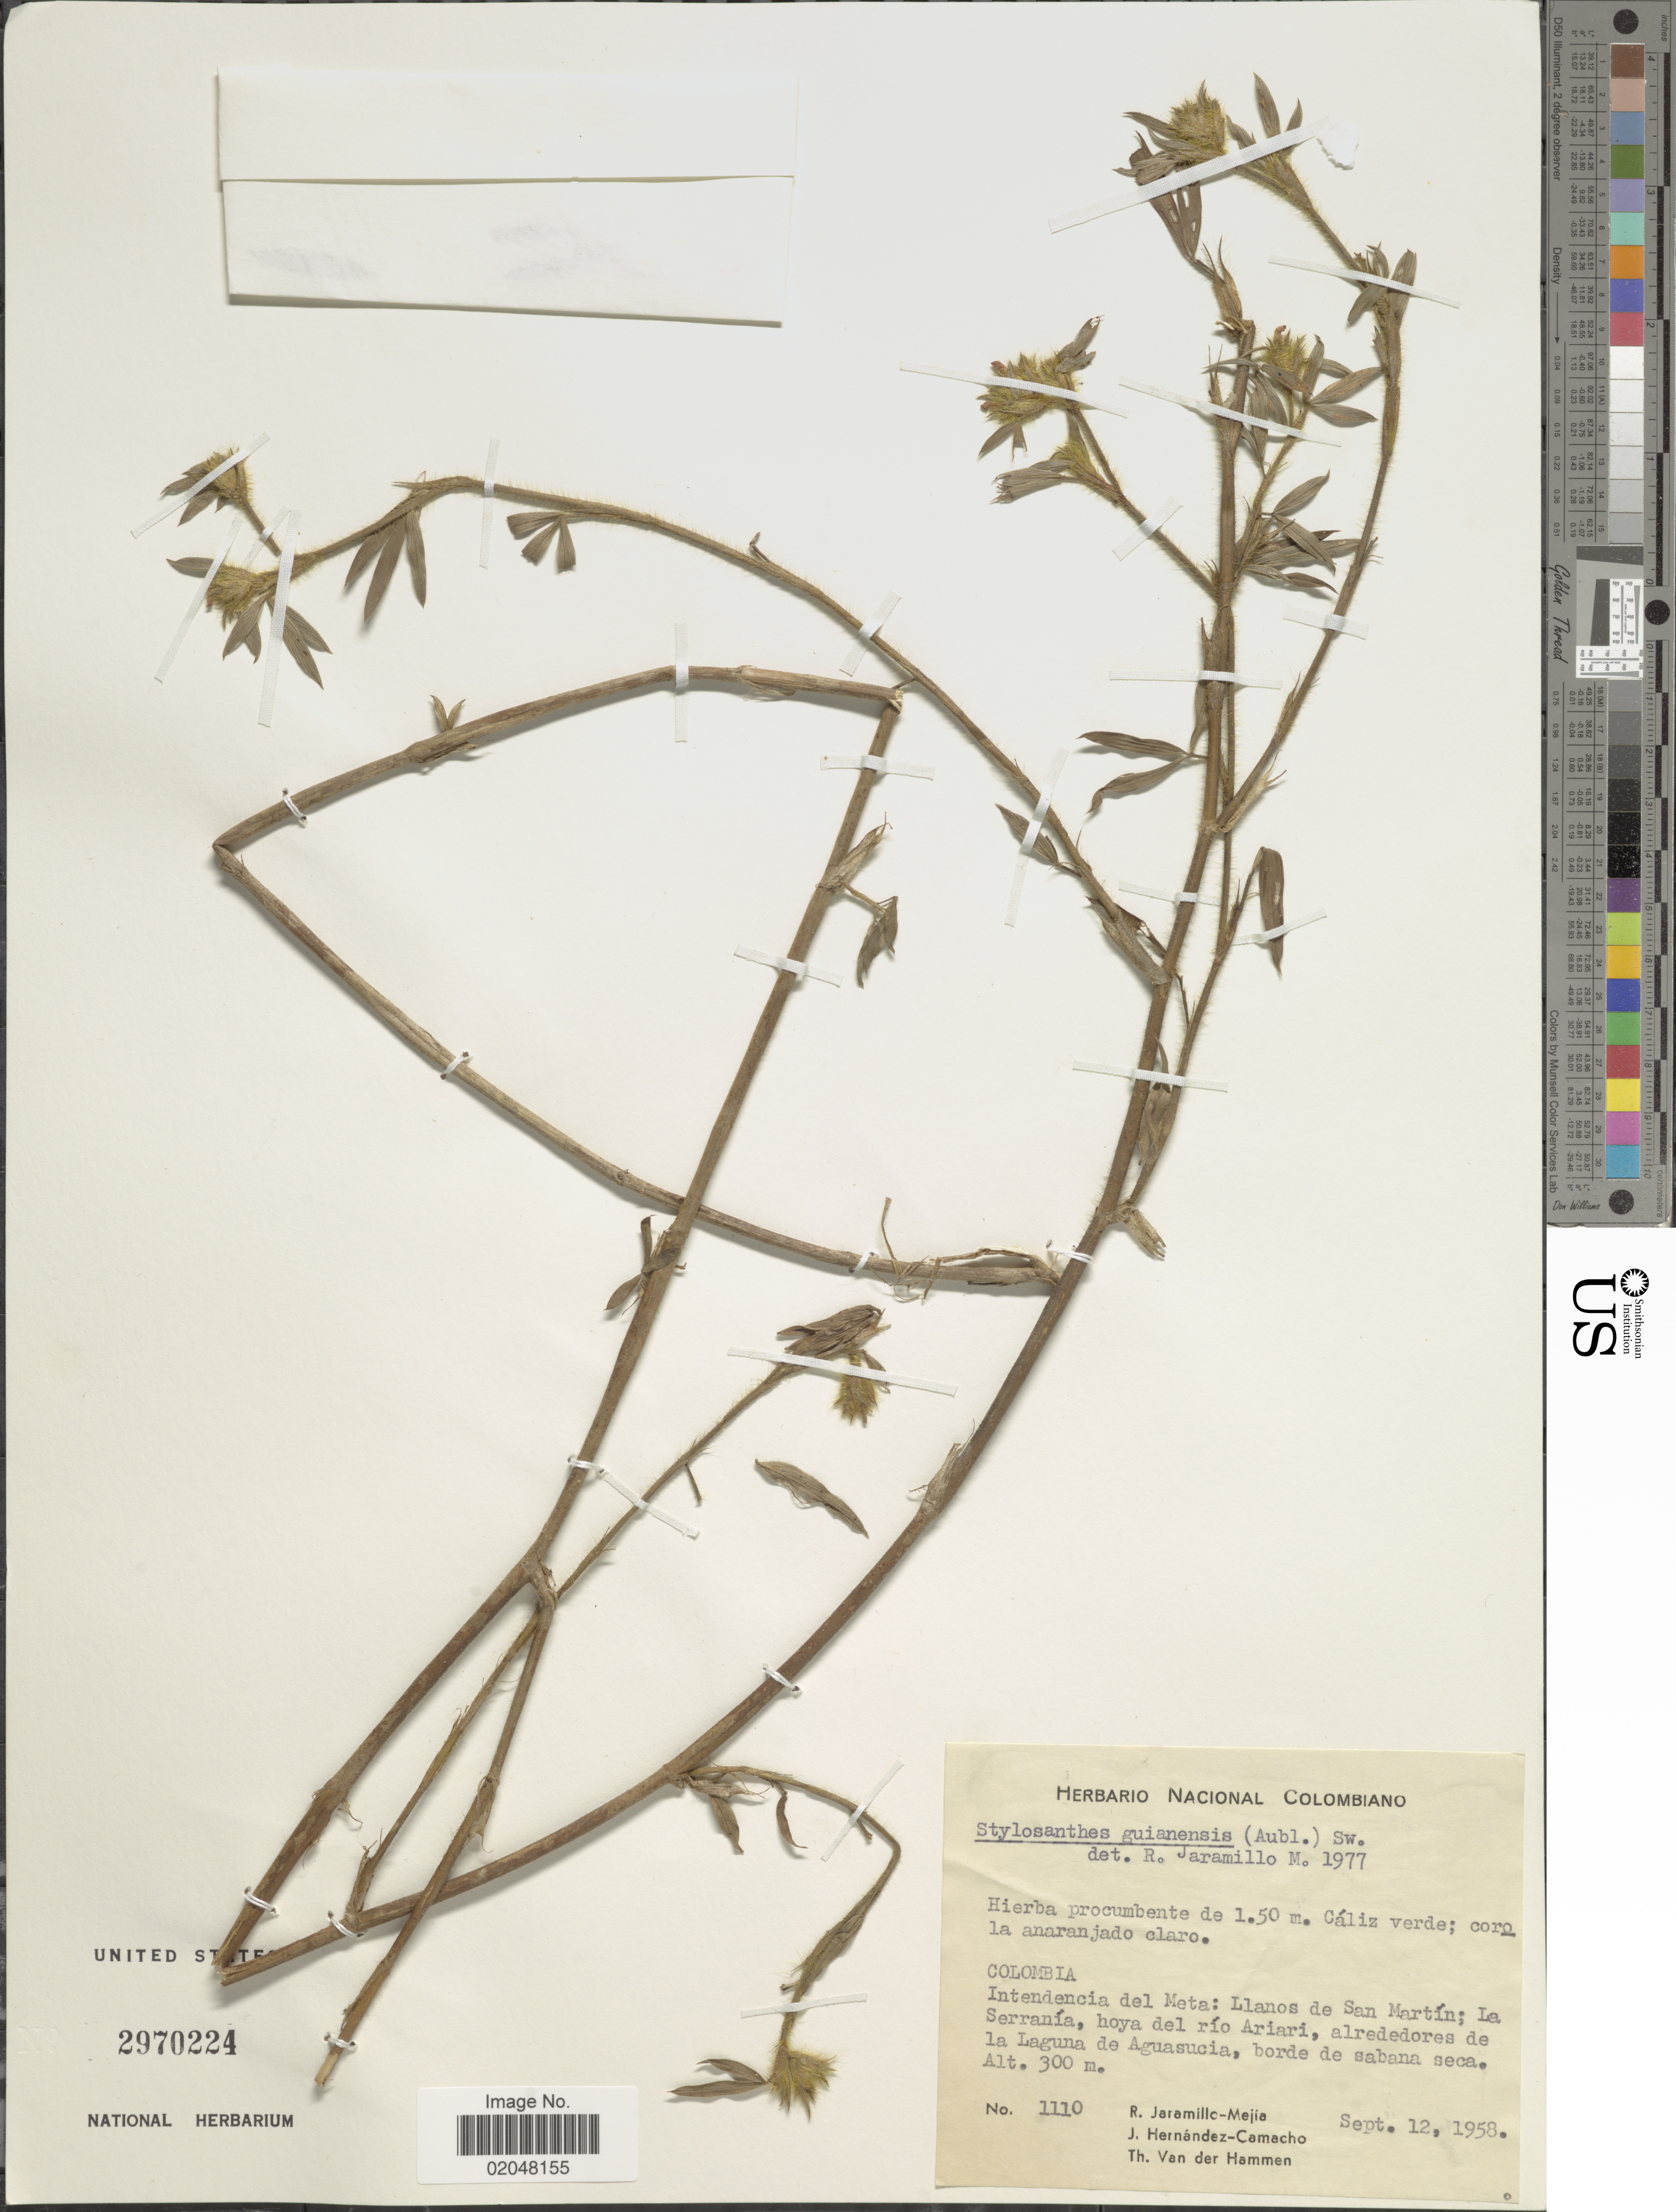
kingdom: Plantae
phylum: Tracheophyta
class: Magnoliopsida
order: Fabales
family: Fabaceae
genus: Stylosanthes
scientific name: Stylosanthes guianensis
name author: (Aubl.) Sw.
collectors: R. Jaramillo M., J. Hernandez Camacho & T. Hammen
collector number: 1110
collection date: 1958-09-12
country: Colombia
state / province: Meta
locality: Intendencia del Meta: Llanos de San Martin; La Serrania, hoya del rio Ariari, alrededores de la Laguna de Aguasucia, borde de sabana seca.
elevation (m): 300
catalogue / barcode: US 2970224